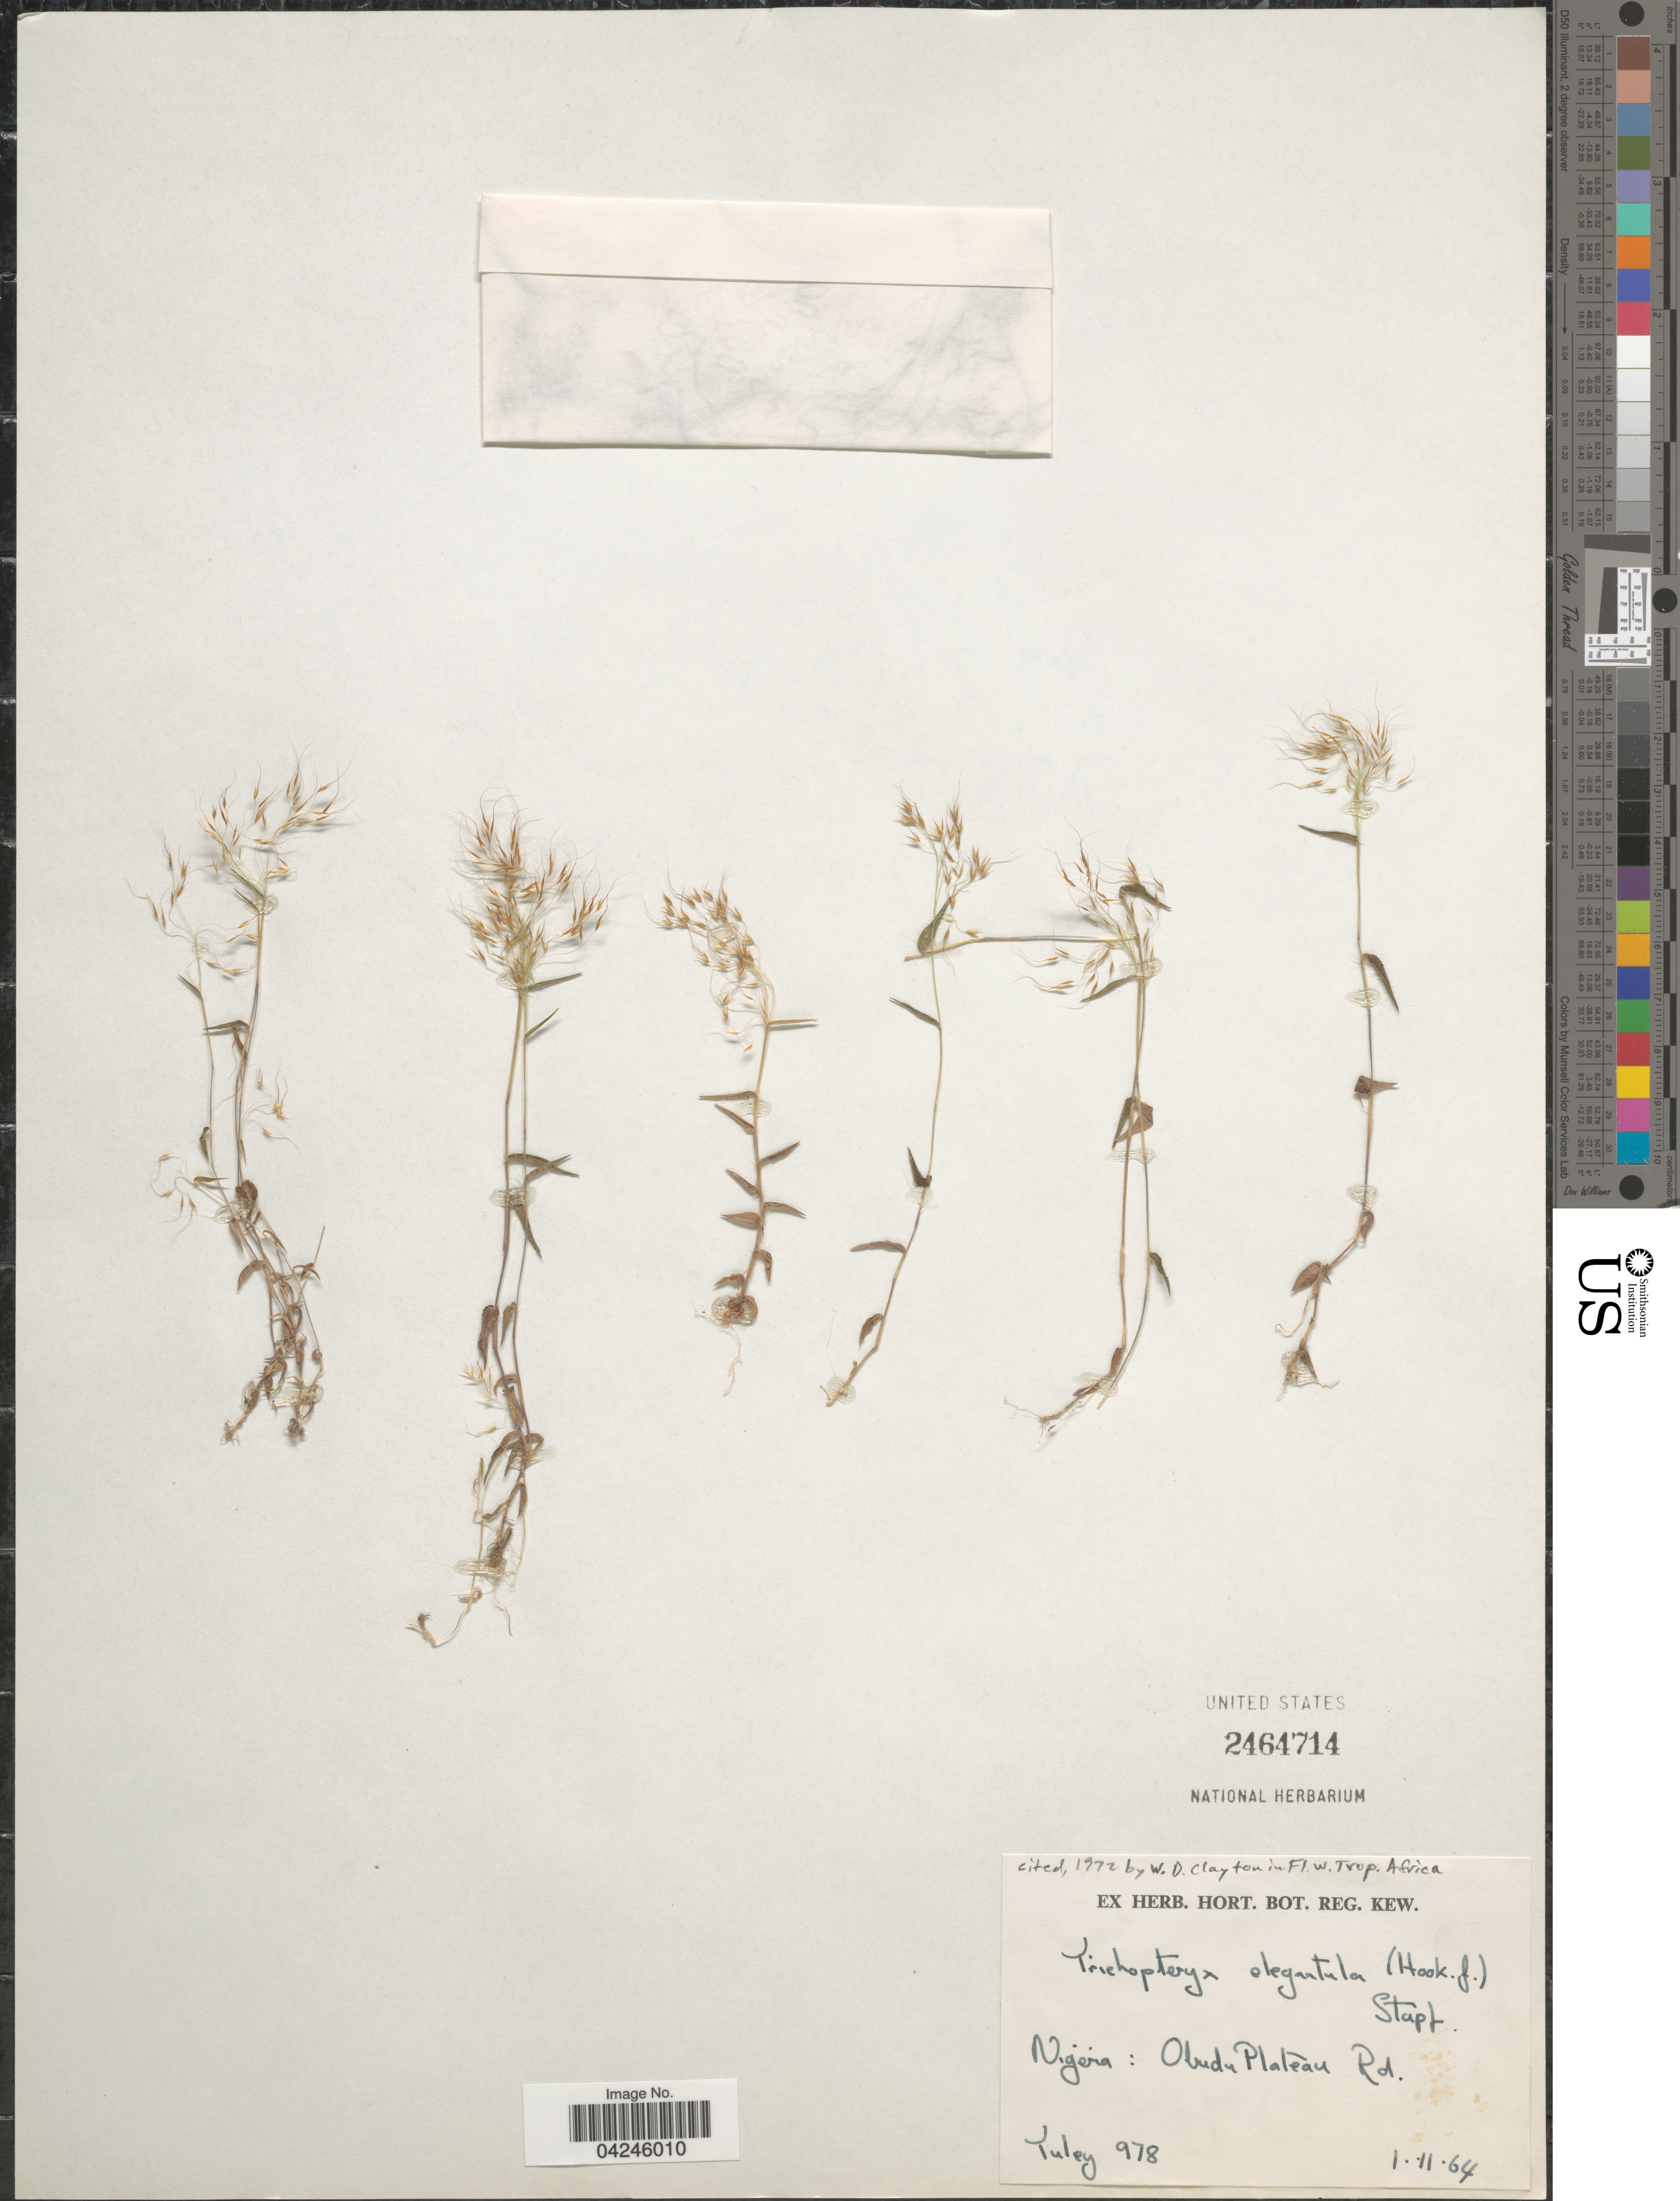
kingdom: Plantae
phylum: Tracheophyta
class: Liliopsida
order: Poales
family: Poaceae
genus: Trichopteryx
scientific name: Trichopteryx elegantula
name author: (Hook. f.) Stapf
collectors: -. Tuley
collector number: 978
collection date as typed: Transcribed d/m/y: 1/11/64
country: Nigeria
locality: Obudu Plateau Rd.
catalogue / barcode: US 2464714